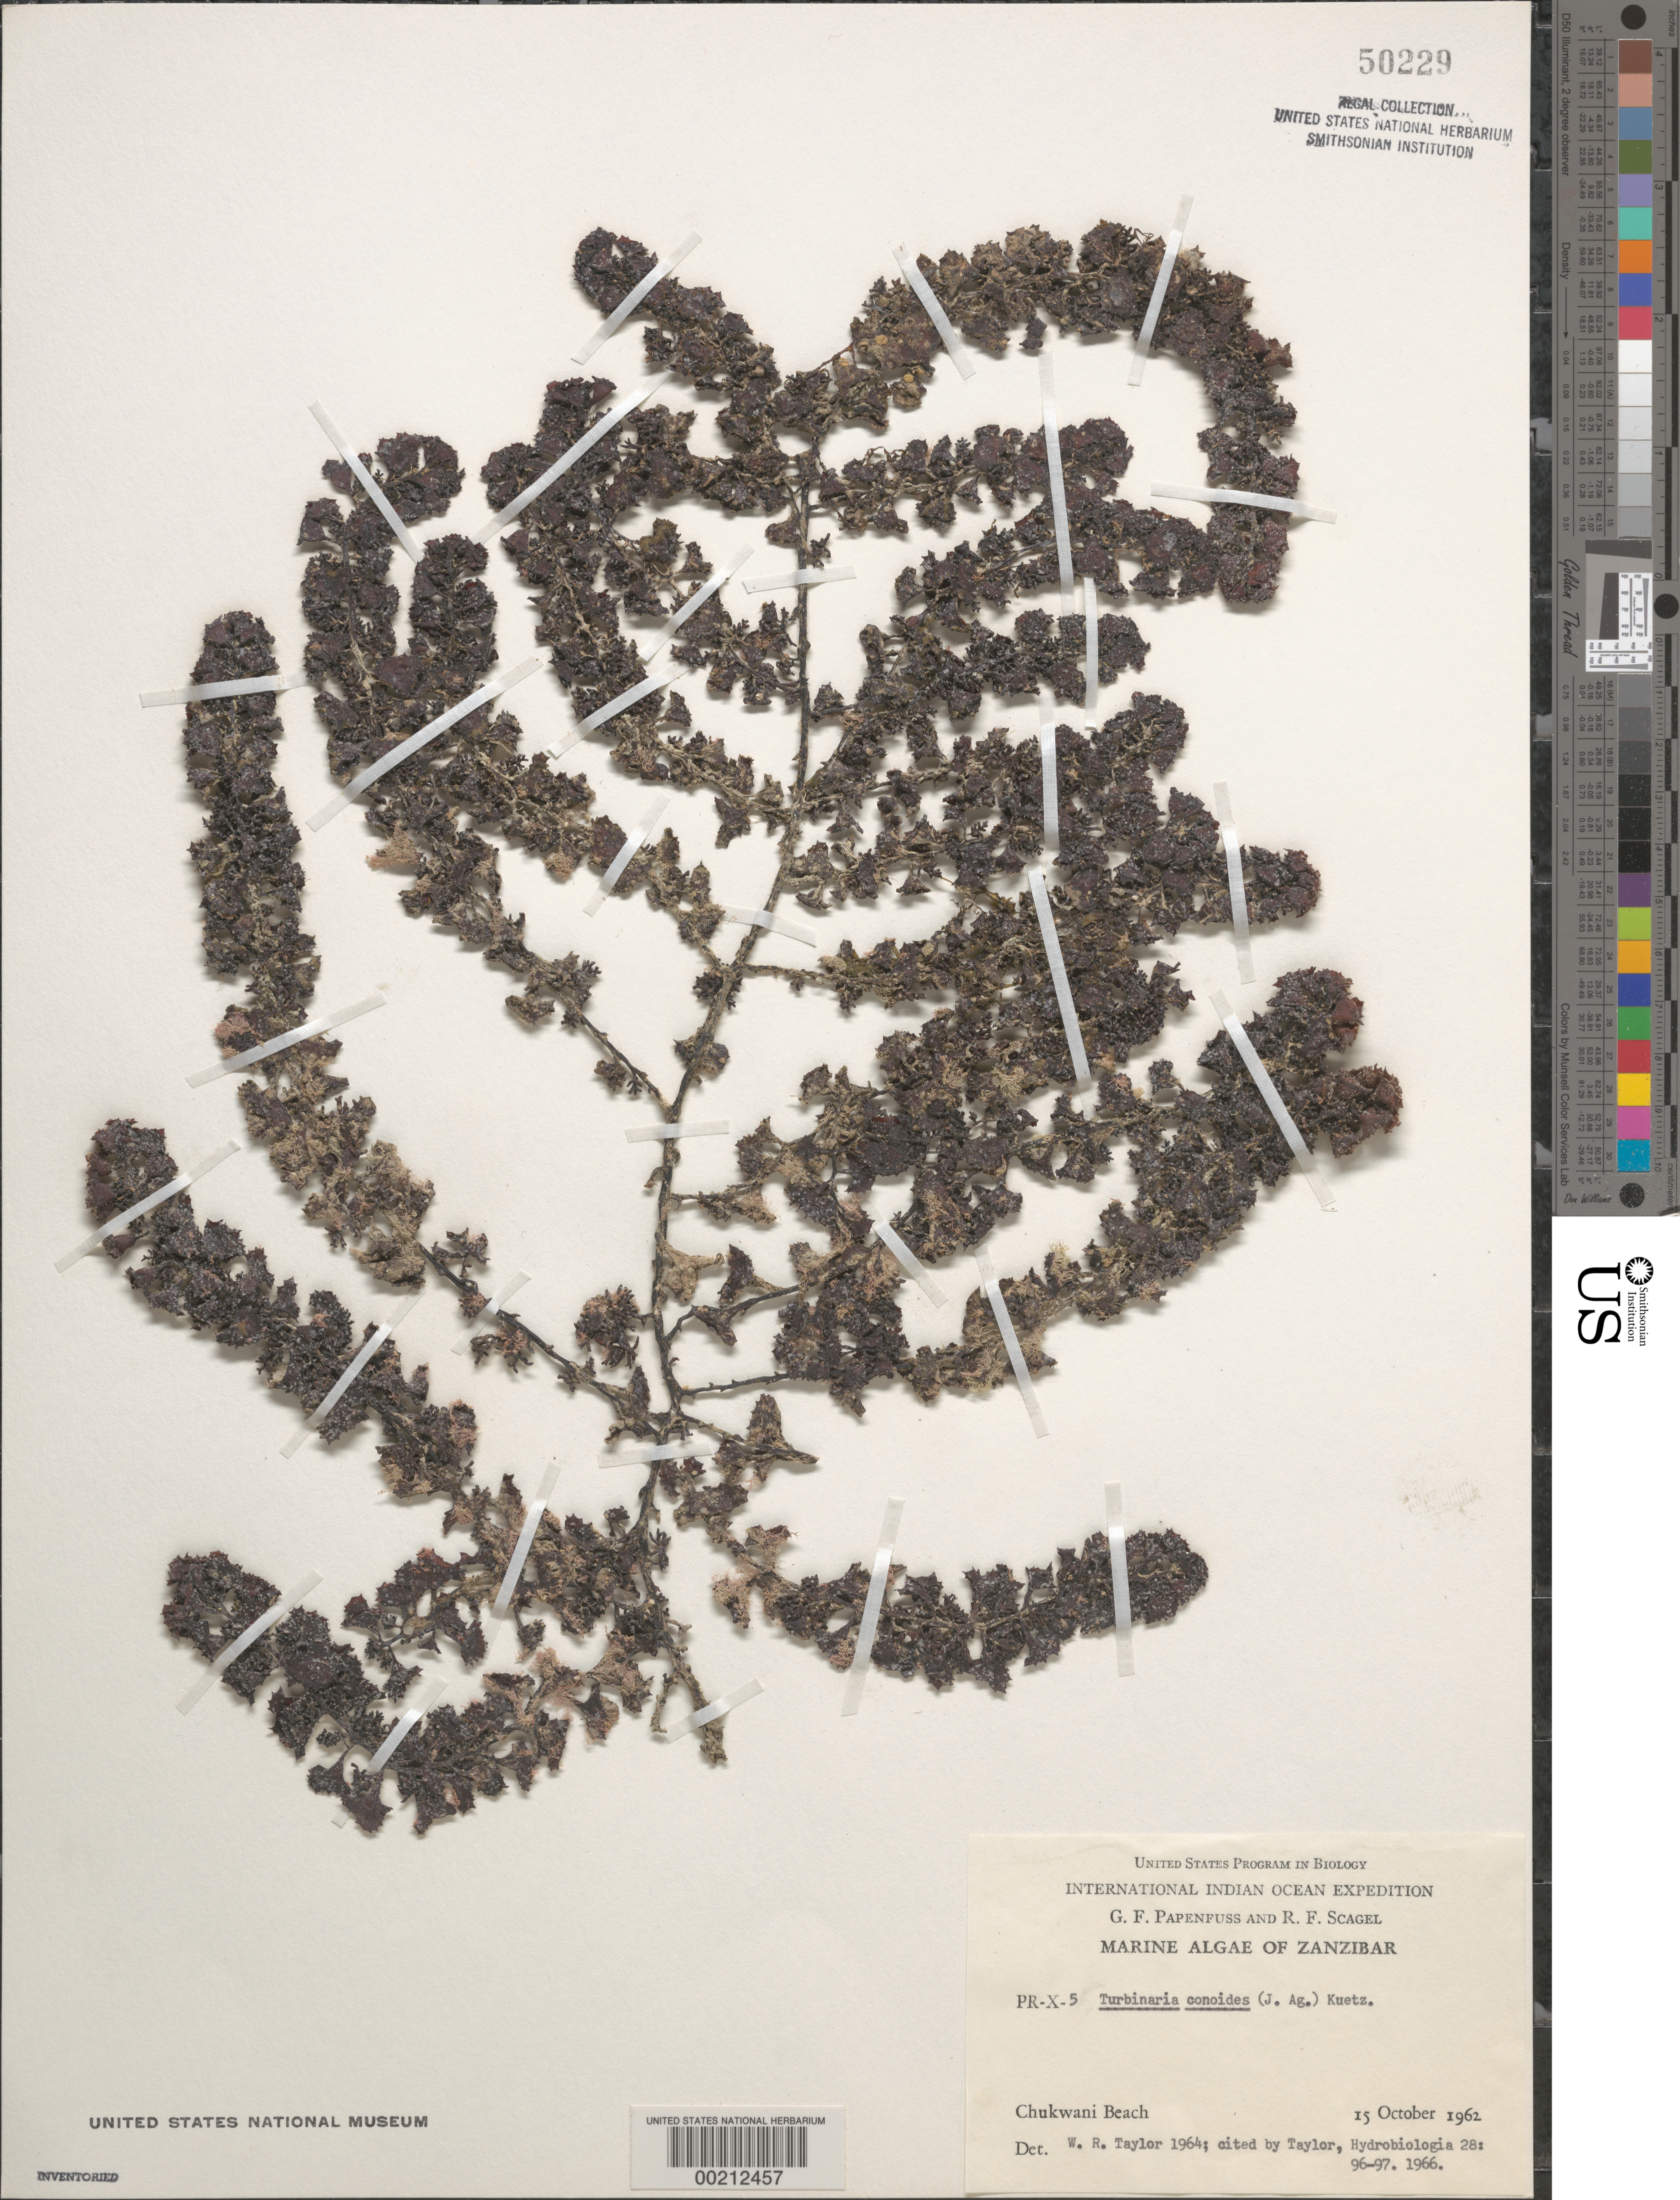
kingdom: Chromista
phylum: Ochrophyta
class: Phaeophyceae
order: Fucales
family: Sargassaceae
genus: Turbinaria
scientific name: Turbinaria conoides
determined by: Taylor, William R.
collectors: G. Papenfuss & R. F. Scagel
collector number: PR-X-5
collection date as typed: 15 Oct 1962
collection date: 1962-10-15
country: Tanzania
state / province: Zanzibar Urban/West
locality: Chukwani Beach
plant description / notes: International Indian Ocean Expedition, 1962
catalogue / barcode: US 50229